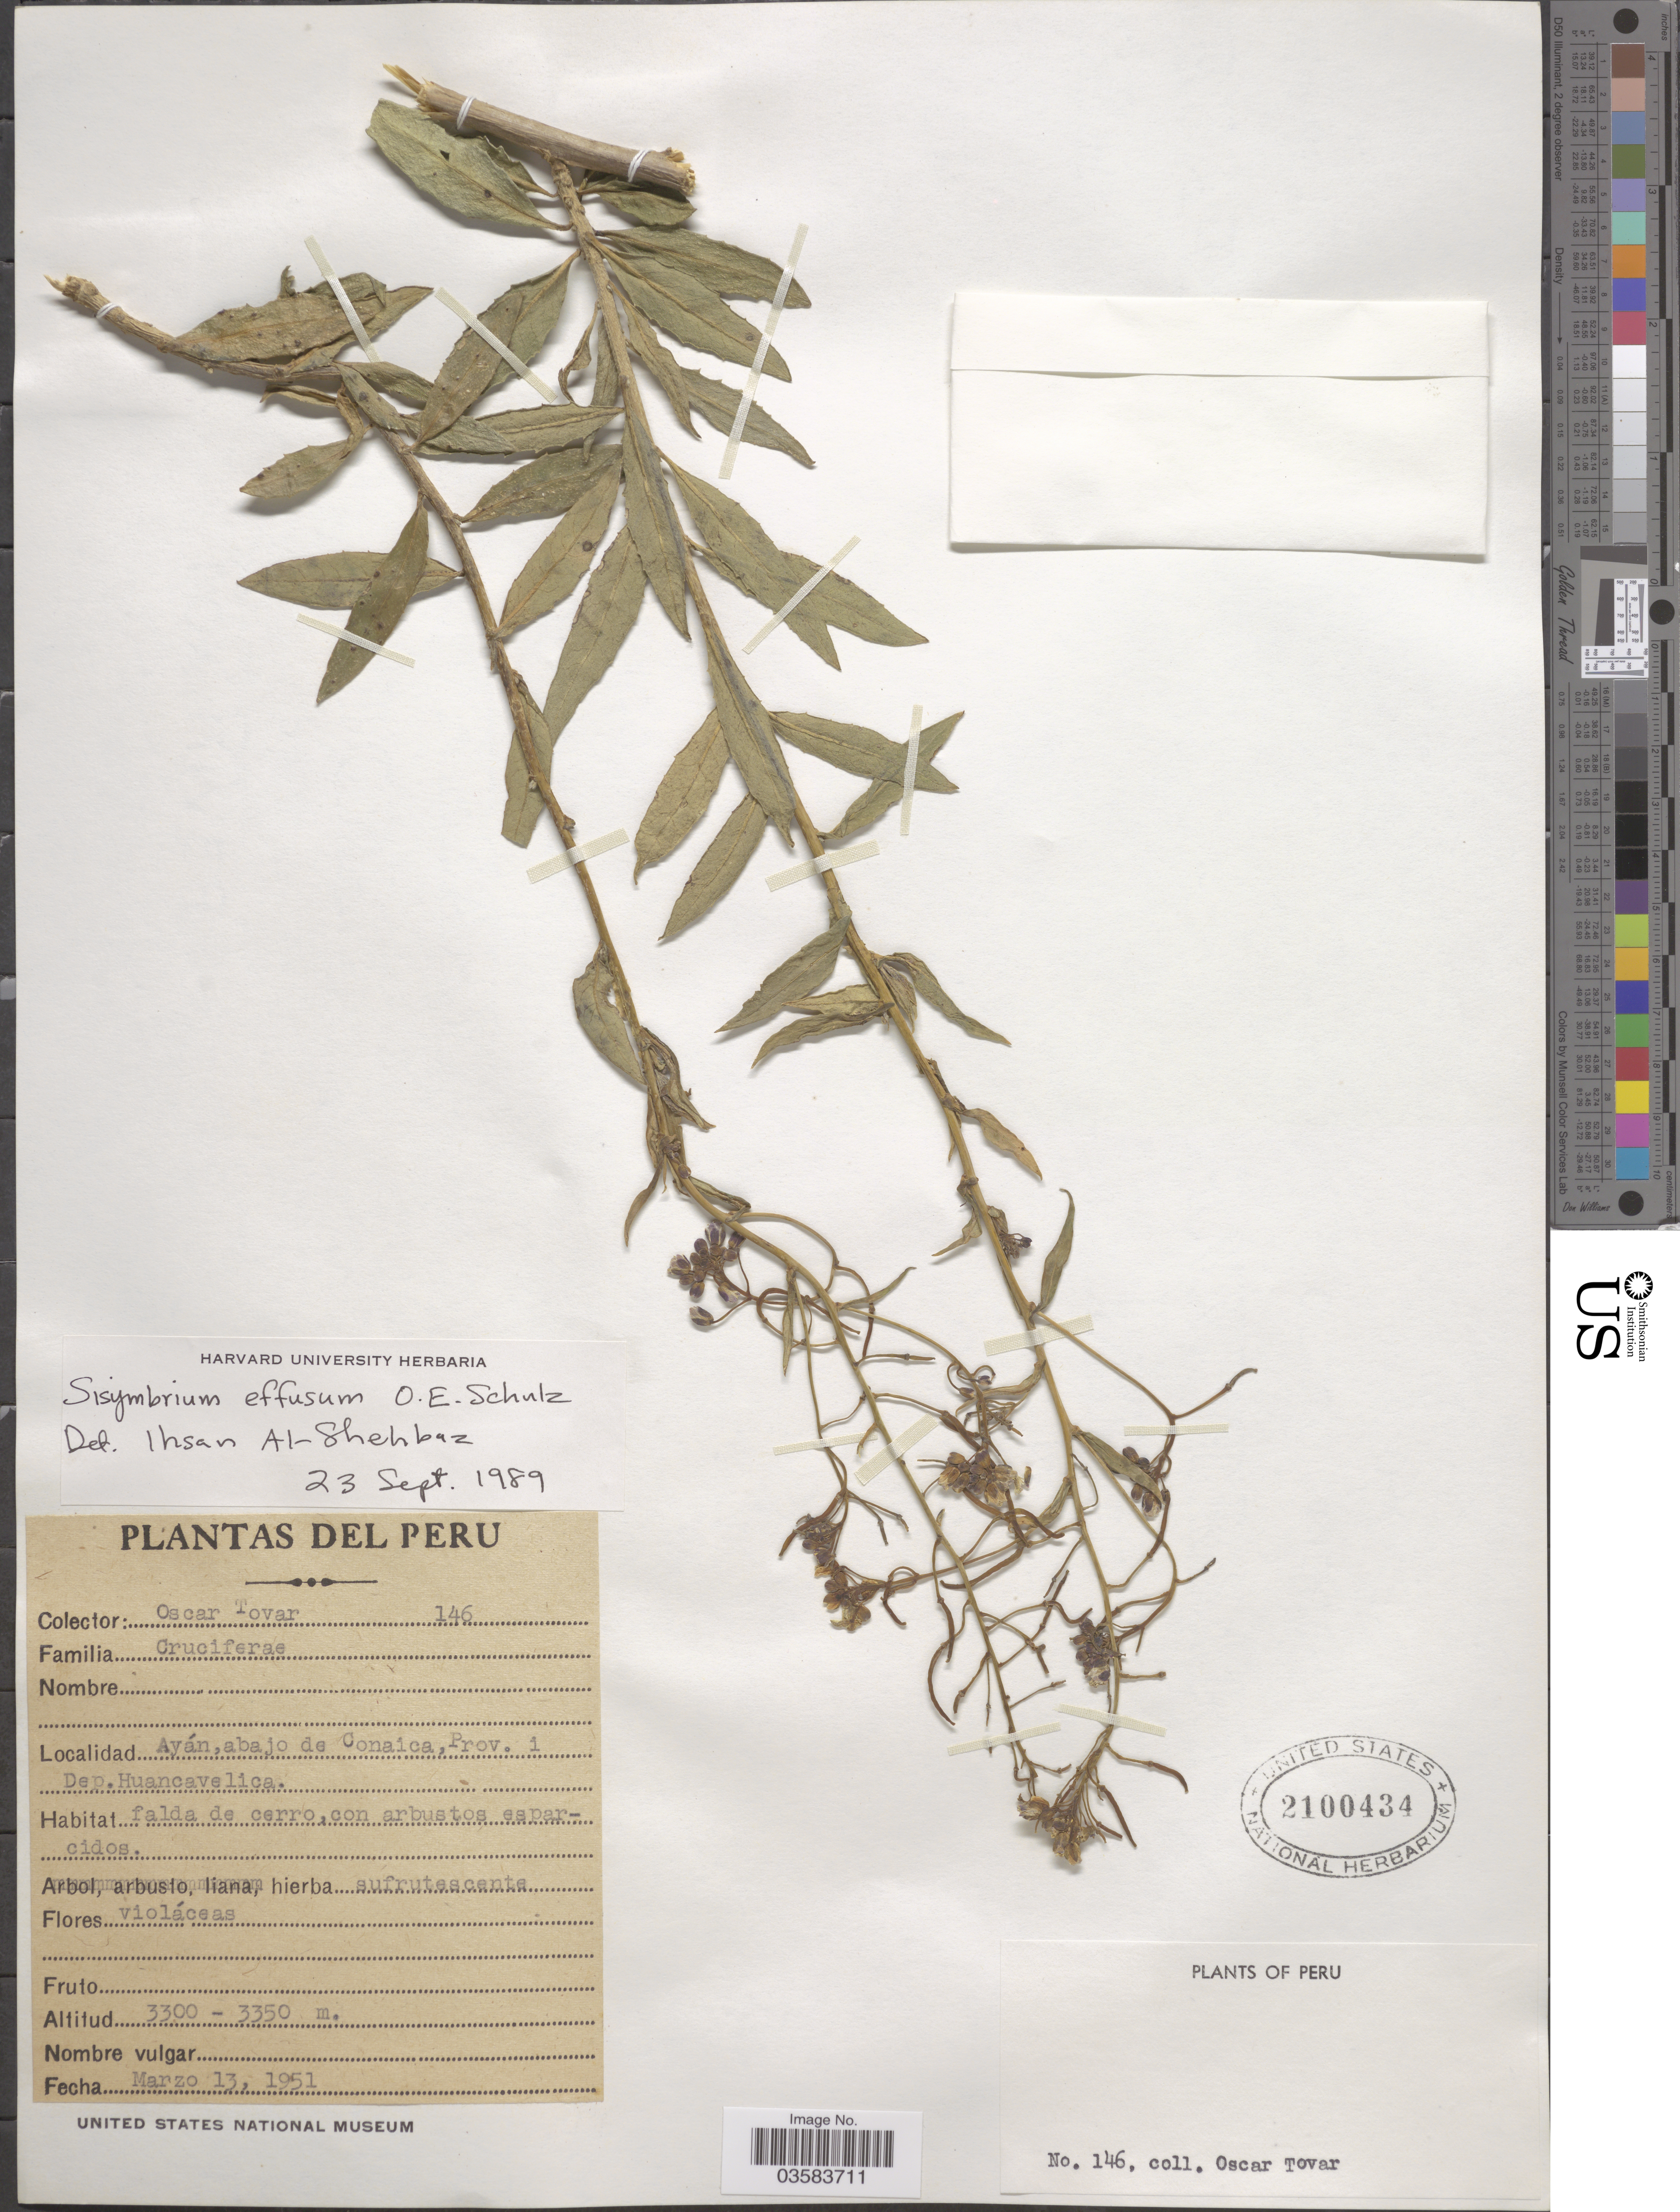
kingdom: Plantae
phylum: Tracheophyta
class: Magnoliopsida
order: Brassicales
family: Brassicaceae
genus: Polypsecadium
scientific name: Polypsecadium effusum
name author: (O.E. Schulz) Al-Shehbaz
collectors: Ó. Tovar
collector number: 146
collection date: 1951-03-13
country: Peru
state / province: Huancavelica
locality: Ayán, abajo de Conaica, Prov. i Dep. Huancavelica.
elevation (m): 3300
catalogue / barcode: US 2100434